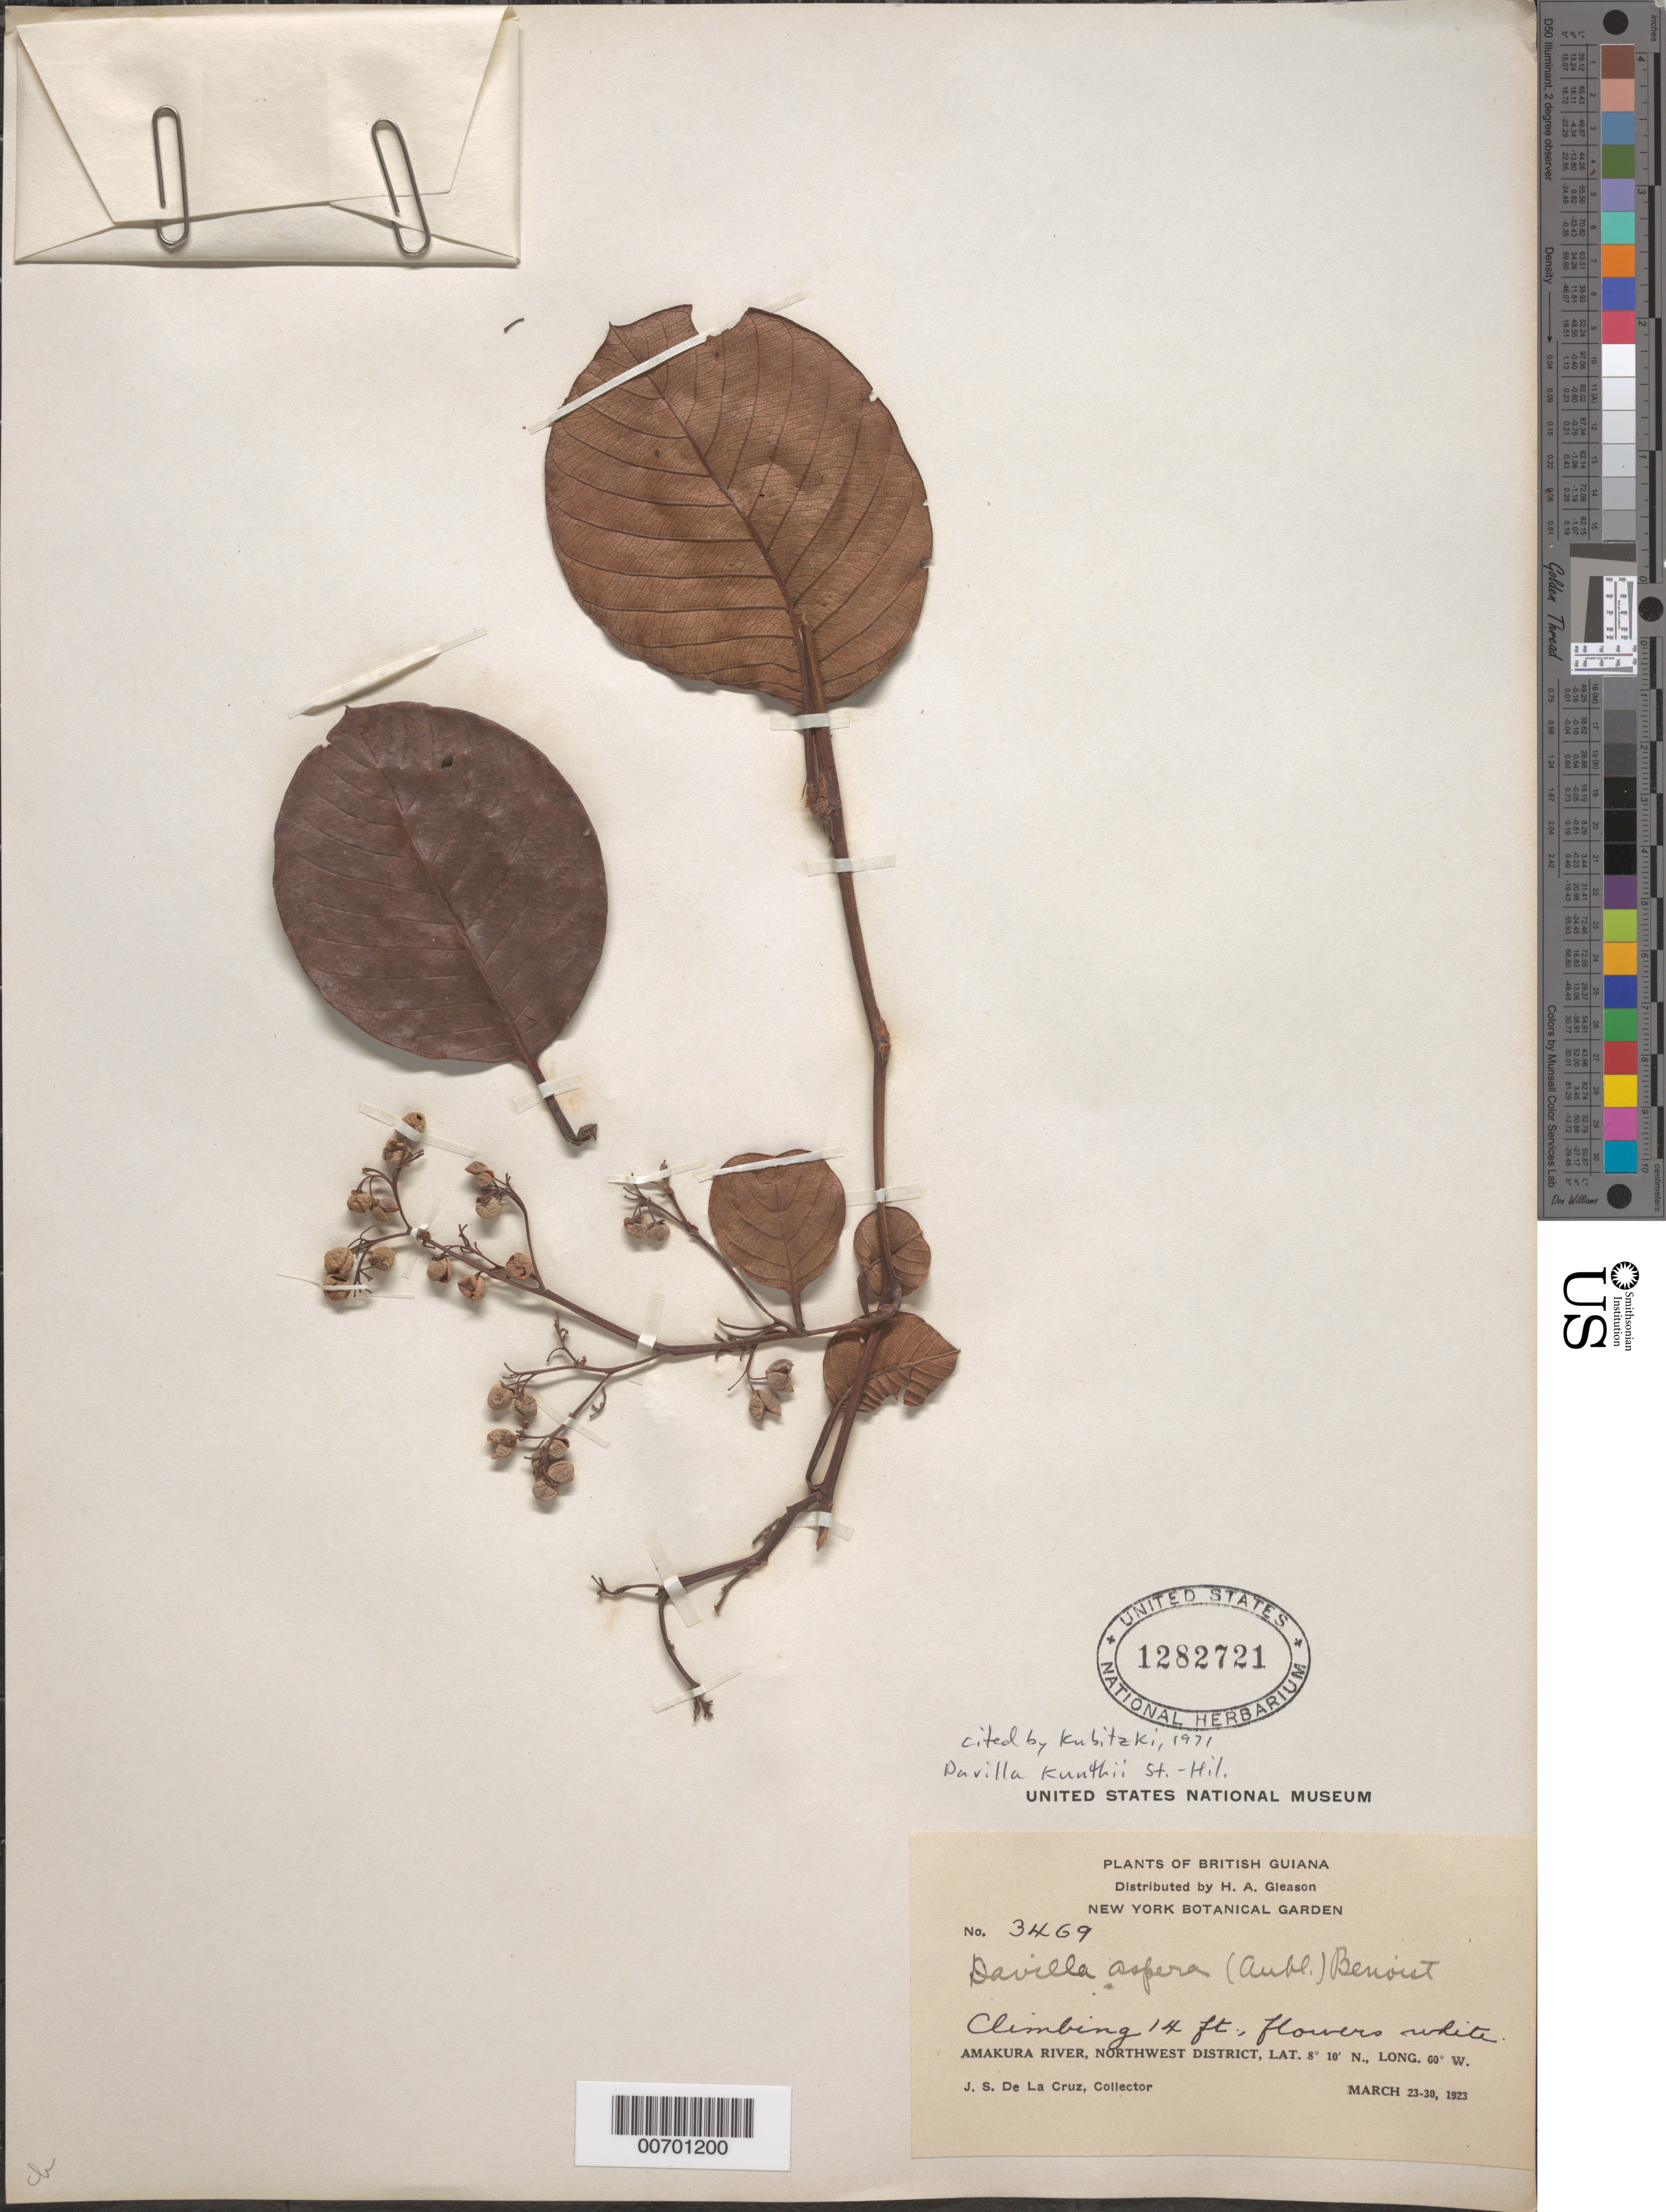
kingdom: Plantae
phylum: Tracheophyta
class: Magnoliopsida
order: Dilleniales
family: Dilleniaceae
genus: Davilla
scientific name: Davilla kunthii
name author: A. St.-Hil.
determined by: Kubitzki, Klaus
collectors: J. S. de la Cruz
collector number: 3469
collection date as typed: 23-Mar-23 to 30-Mar-23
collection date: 1923-03-23/1923-03-30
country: Guyana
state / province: Barima-Waini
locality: Amakura R., NW District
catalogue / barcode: US 1282721